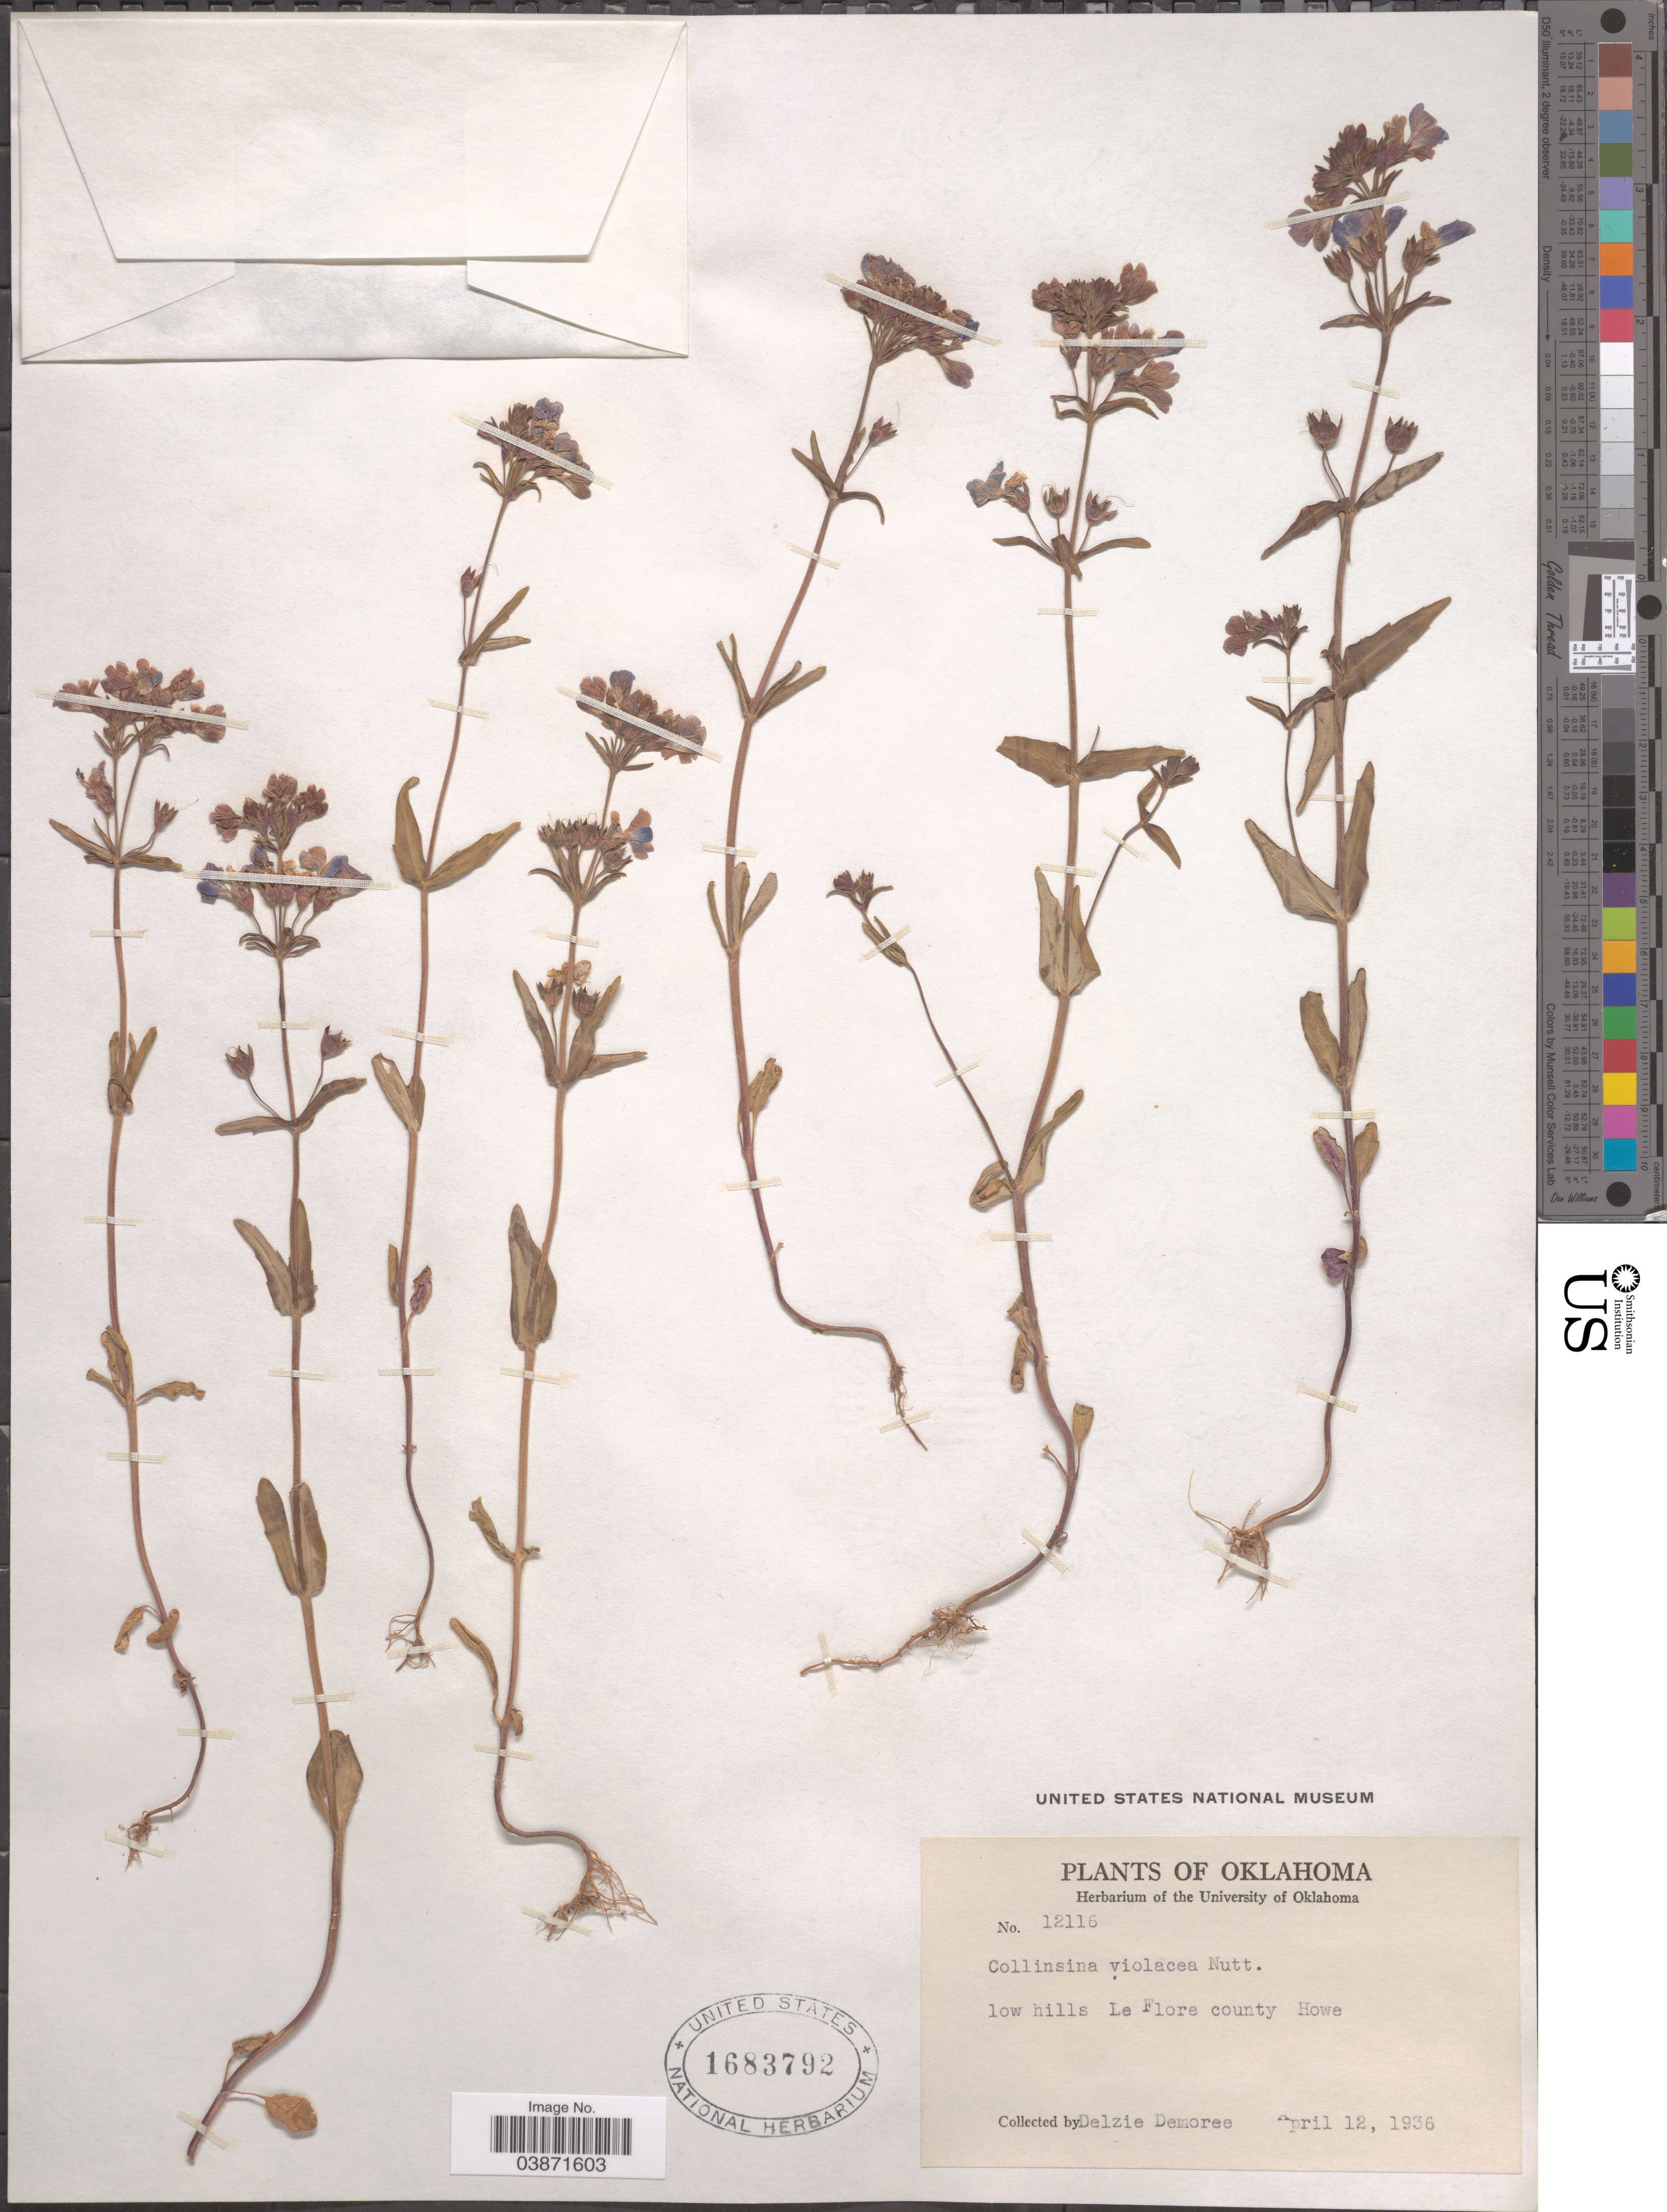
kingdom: Plantae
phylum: Tracheophyta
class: Magnoliopsida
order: Lamiales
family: Plantaginaceae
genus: Collinsia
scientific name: Collinsia violacea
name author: Nutt.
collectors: D. Demaree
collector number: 12116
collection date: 1936-04-12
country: United States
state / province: Oklahoma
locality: Low hills Le Flore county Howe.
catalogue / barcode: US 1683792